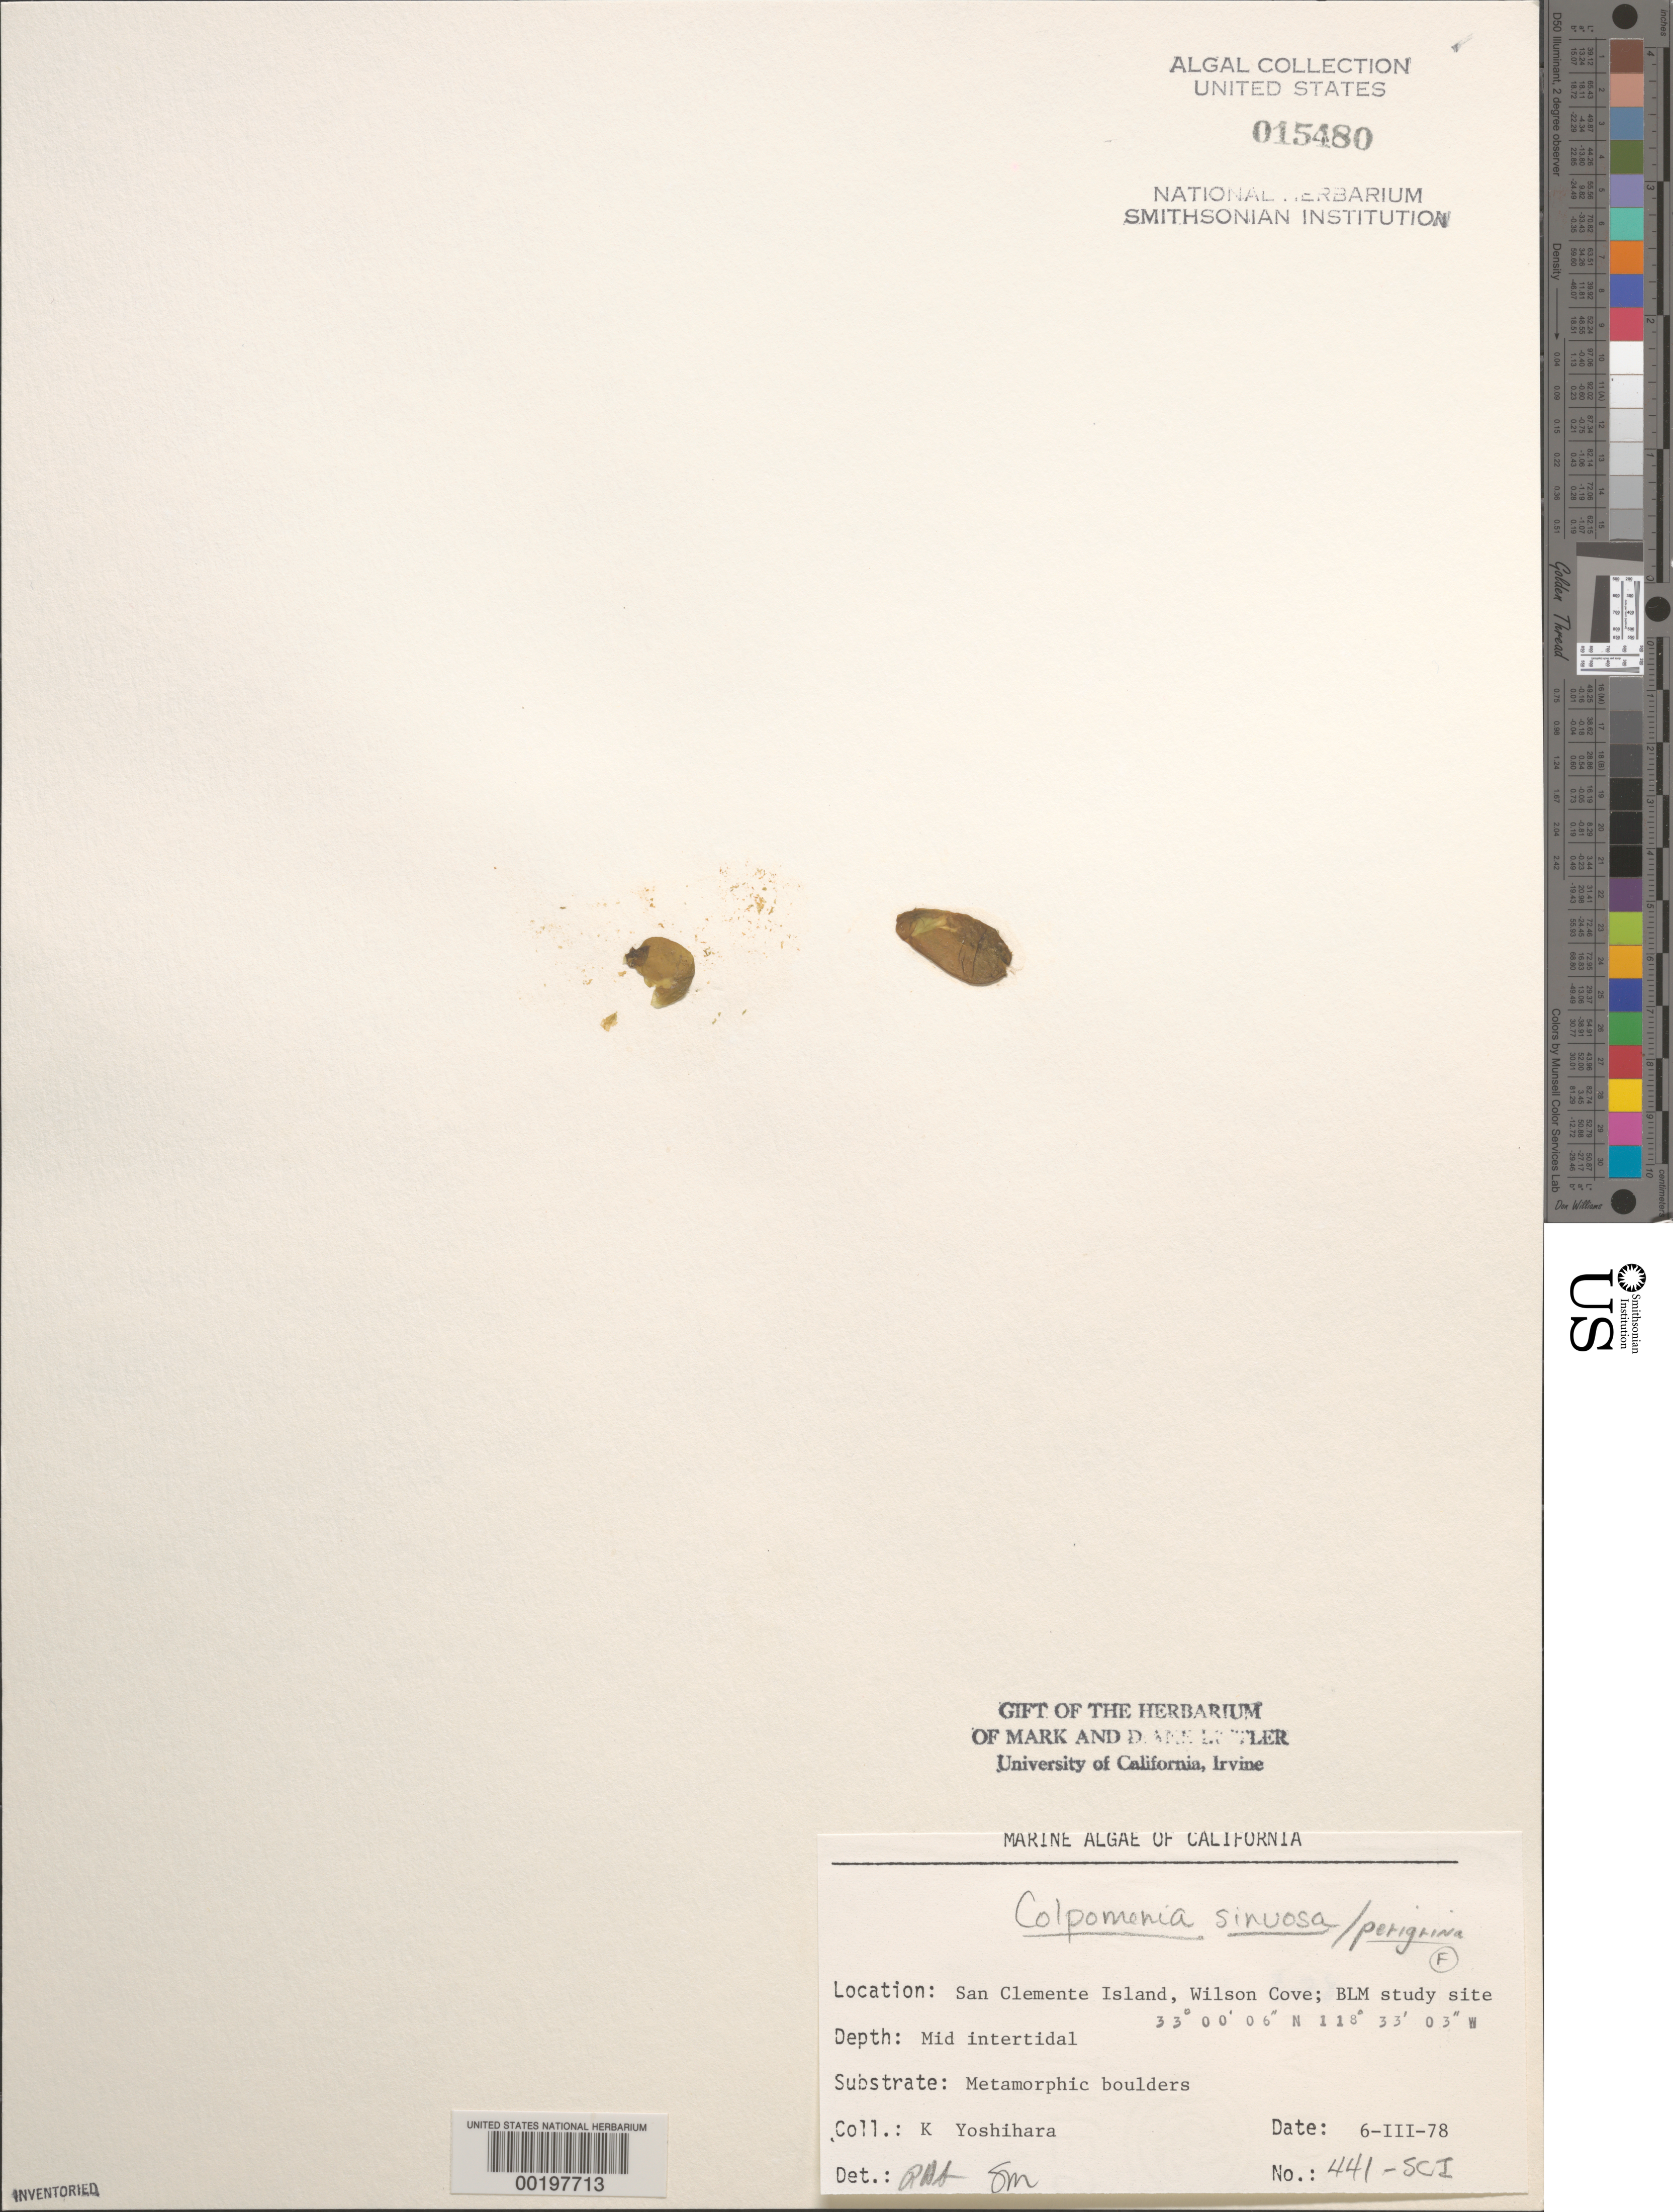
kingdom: Chromista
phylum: Ochrophyta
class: Phaeophyceae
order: Scytosiphonales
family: Scytosiphonaceae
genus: Colpomenia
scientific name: Colpomenia sinuosa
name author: (K. Mert. ex Roth) Derbes & Solier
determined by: Sims, Robert H.; Murray, S. N.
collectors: K. Yoshihara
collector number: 441-sci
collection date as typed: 06 Mar 1978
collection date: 1978-03-06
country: United States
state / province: California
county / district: Los Angeles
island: San Clemente Island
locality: Wilson Cove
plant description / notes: BLM-SOCALBIGHT Rocky Intertidal Survey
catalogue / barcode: US 15480